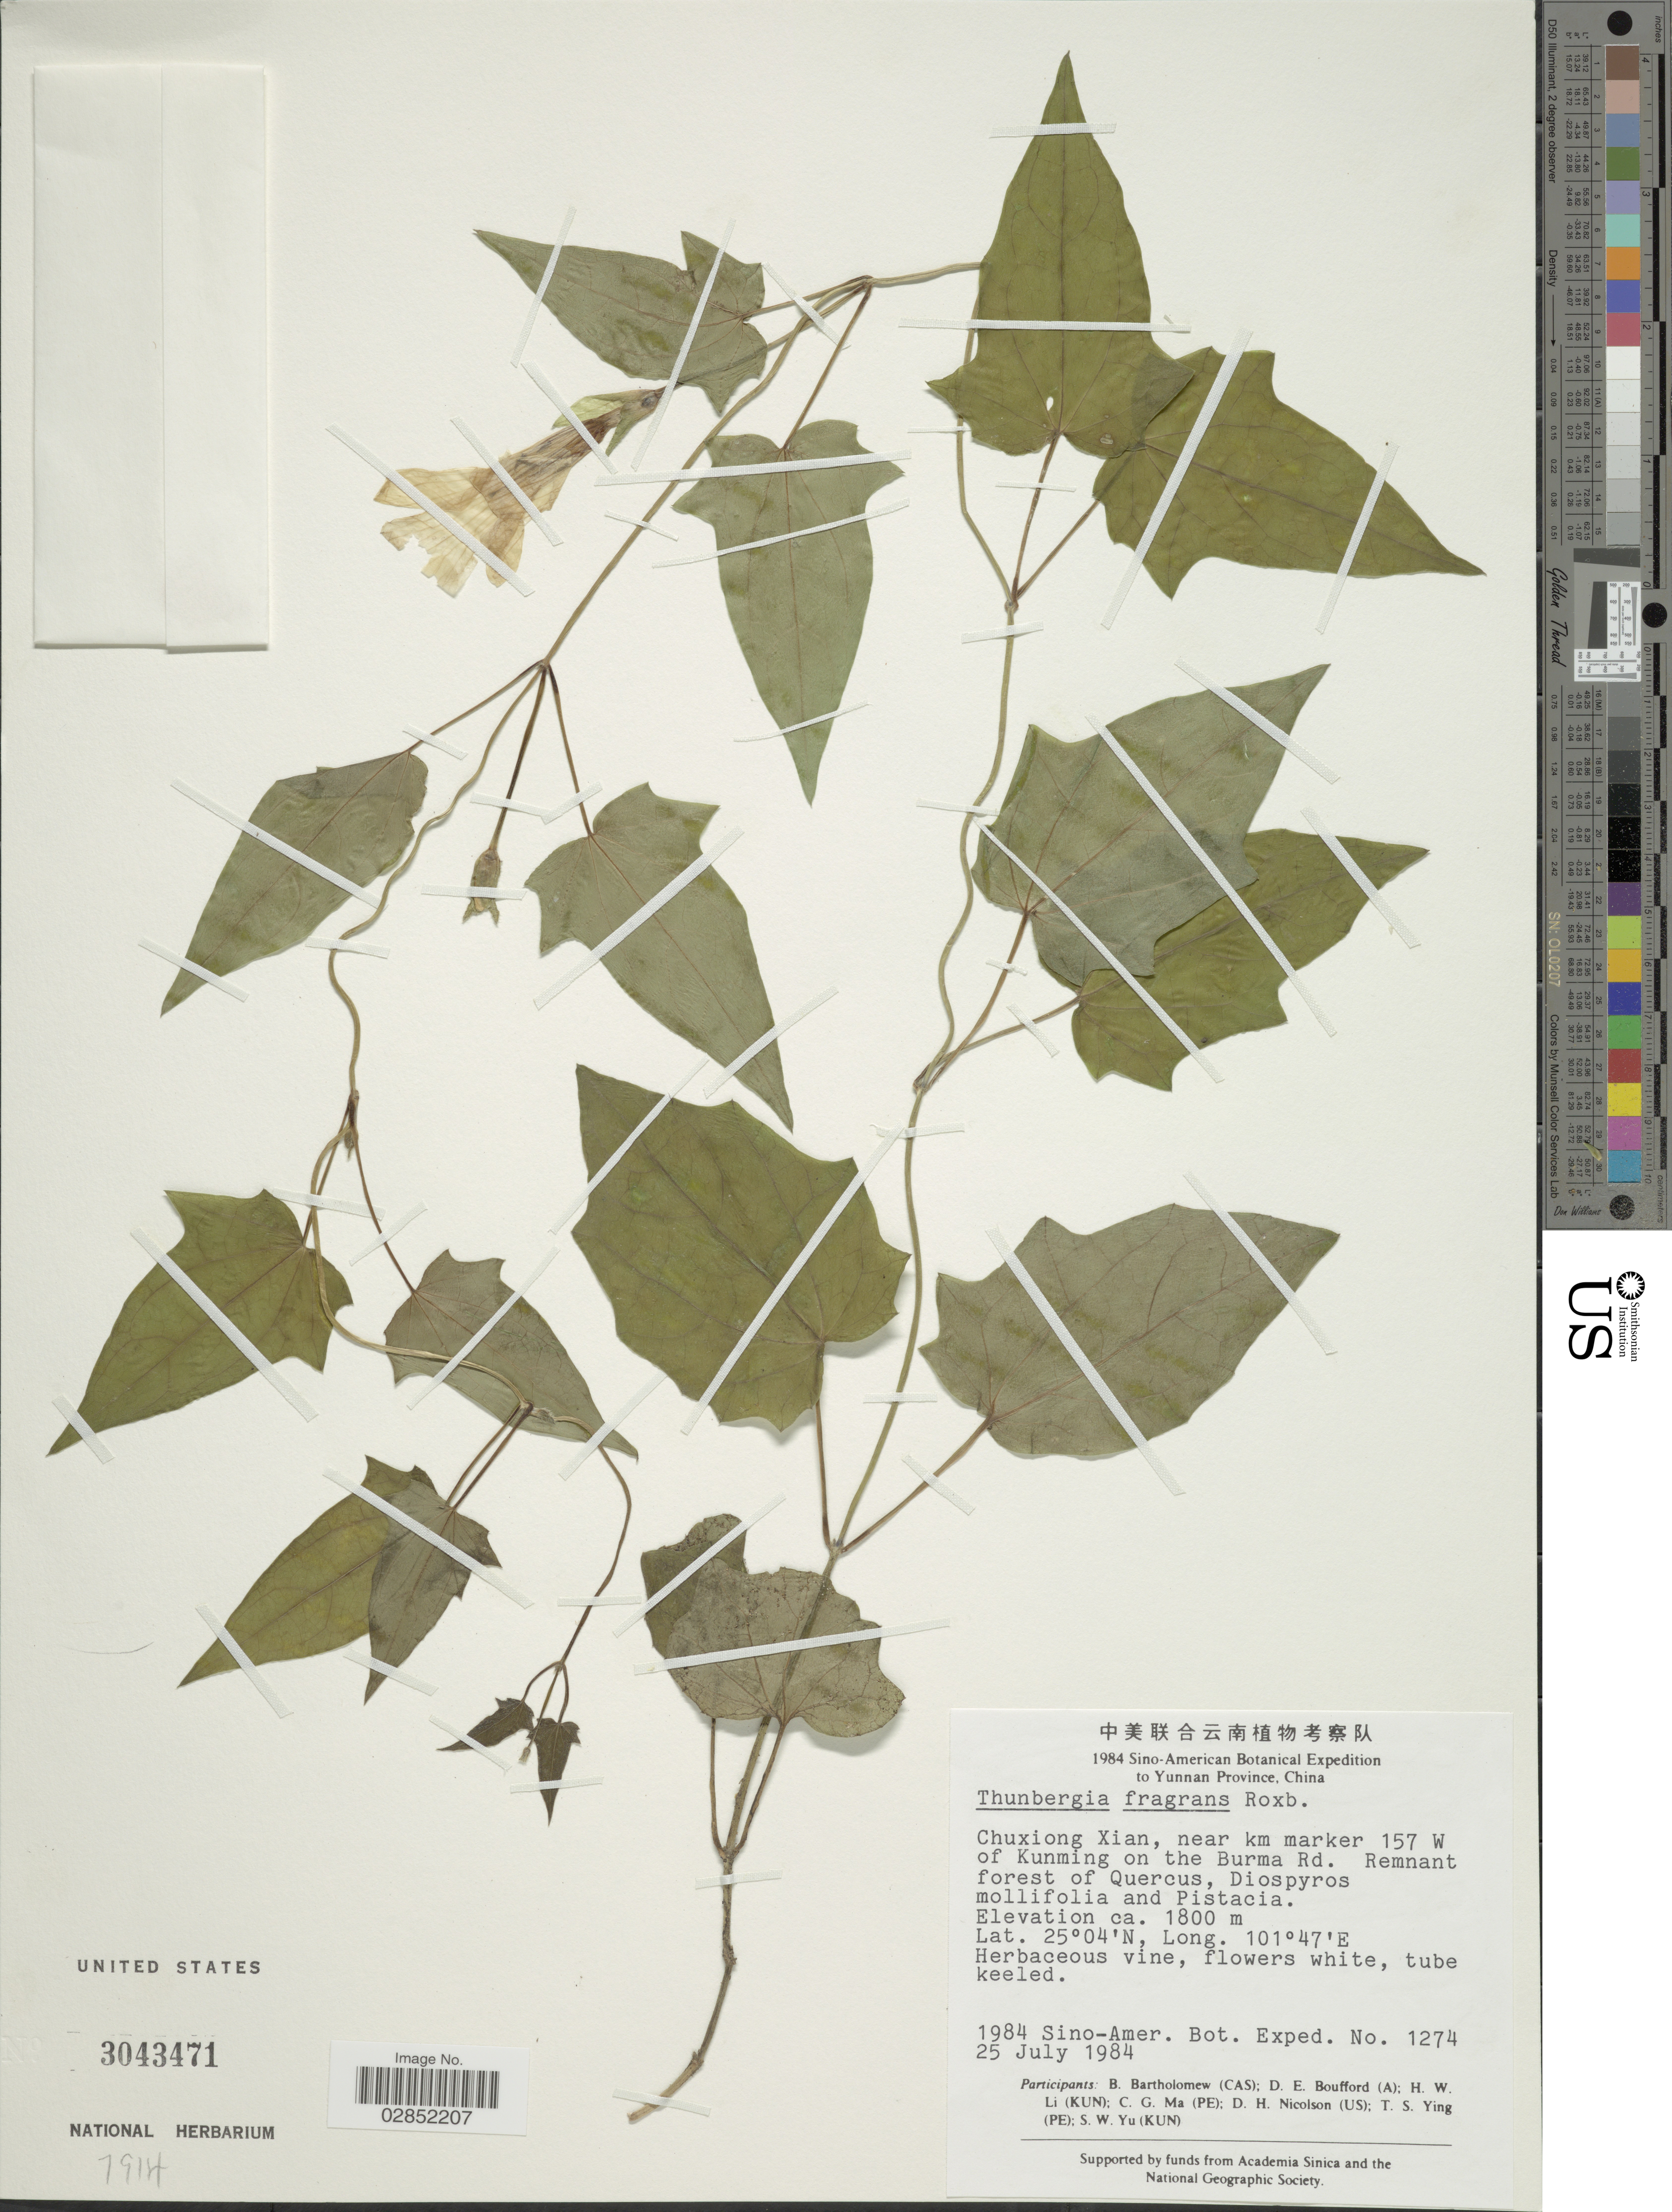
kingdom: Plantae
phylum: Tracheophyta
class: Magnoliopsida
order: Lamiales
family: Acanthaceae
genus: Thunbergia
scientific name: Thunbergia fragrans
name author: Roxb.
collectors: Sino-Amer. Bot. Exped. 1984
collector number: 1274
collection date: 1984-07-25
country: China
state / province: Yunnan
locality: Chuxiong Xian, near km marker 157 W of Kunming on the Burma Rd.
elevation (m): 1800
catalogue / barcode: US 3043471